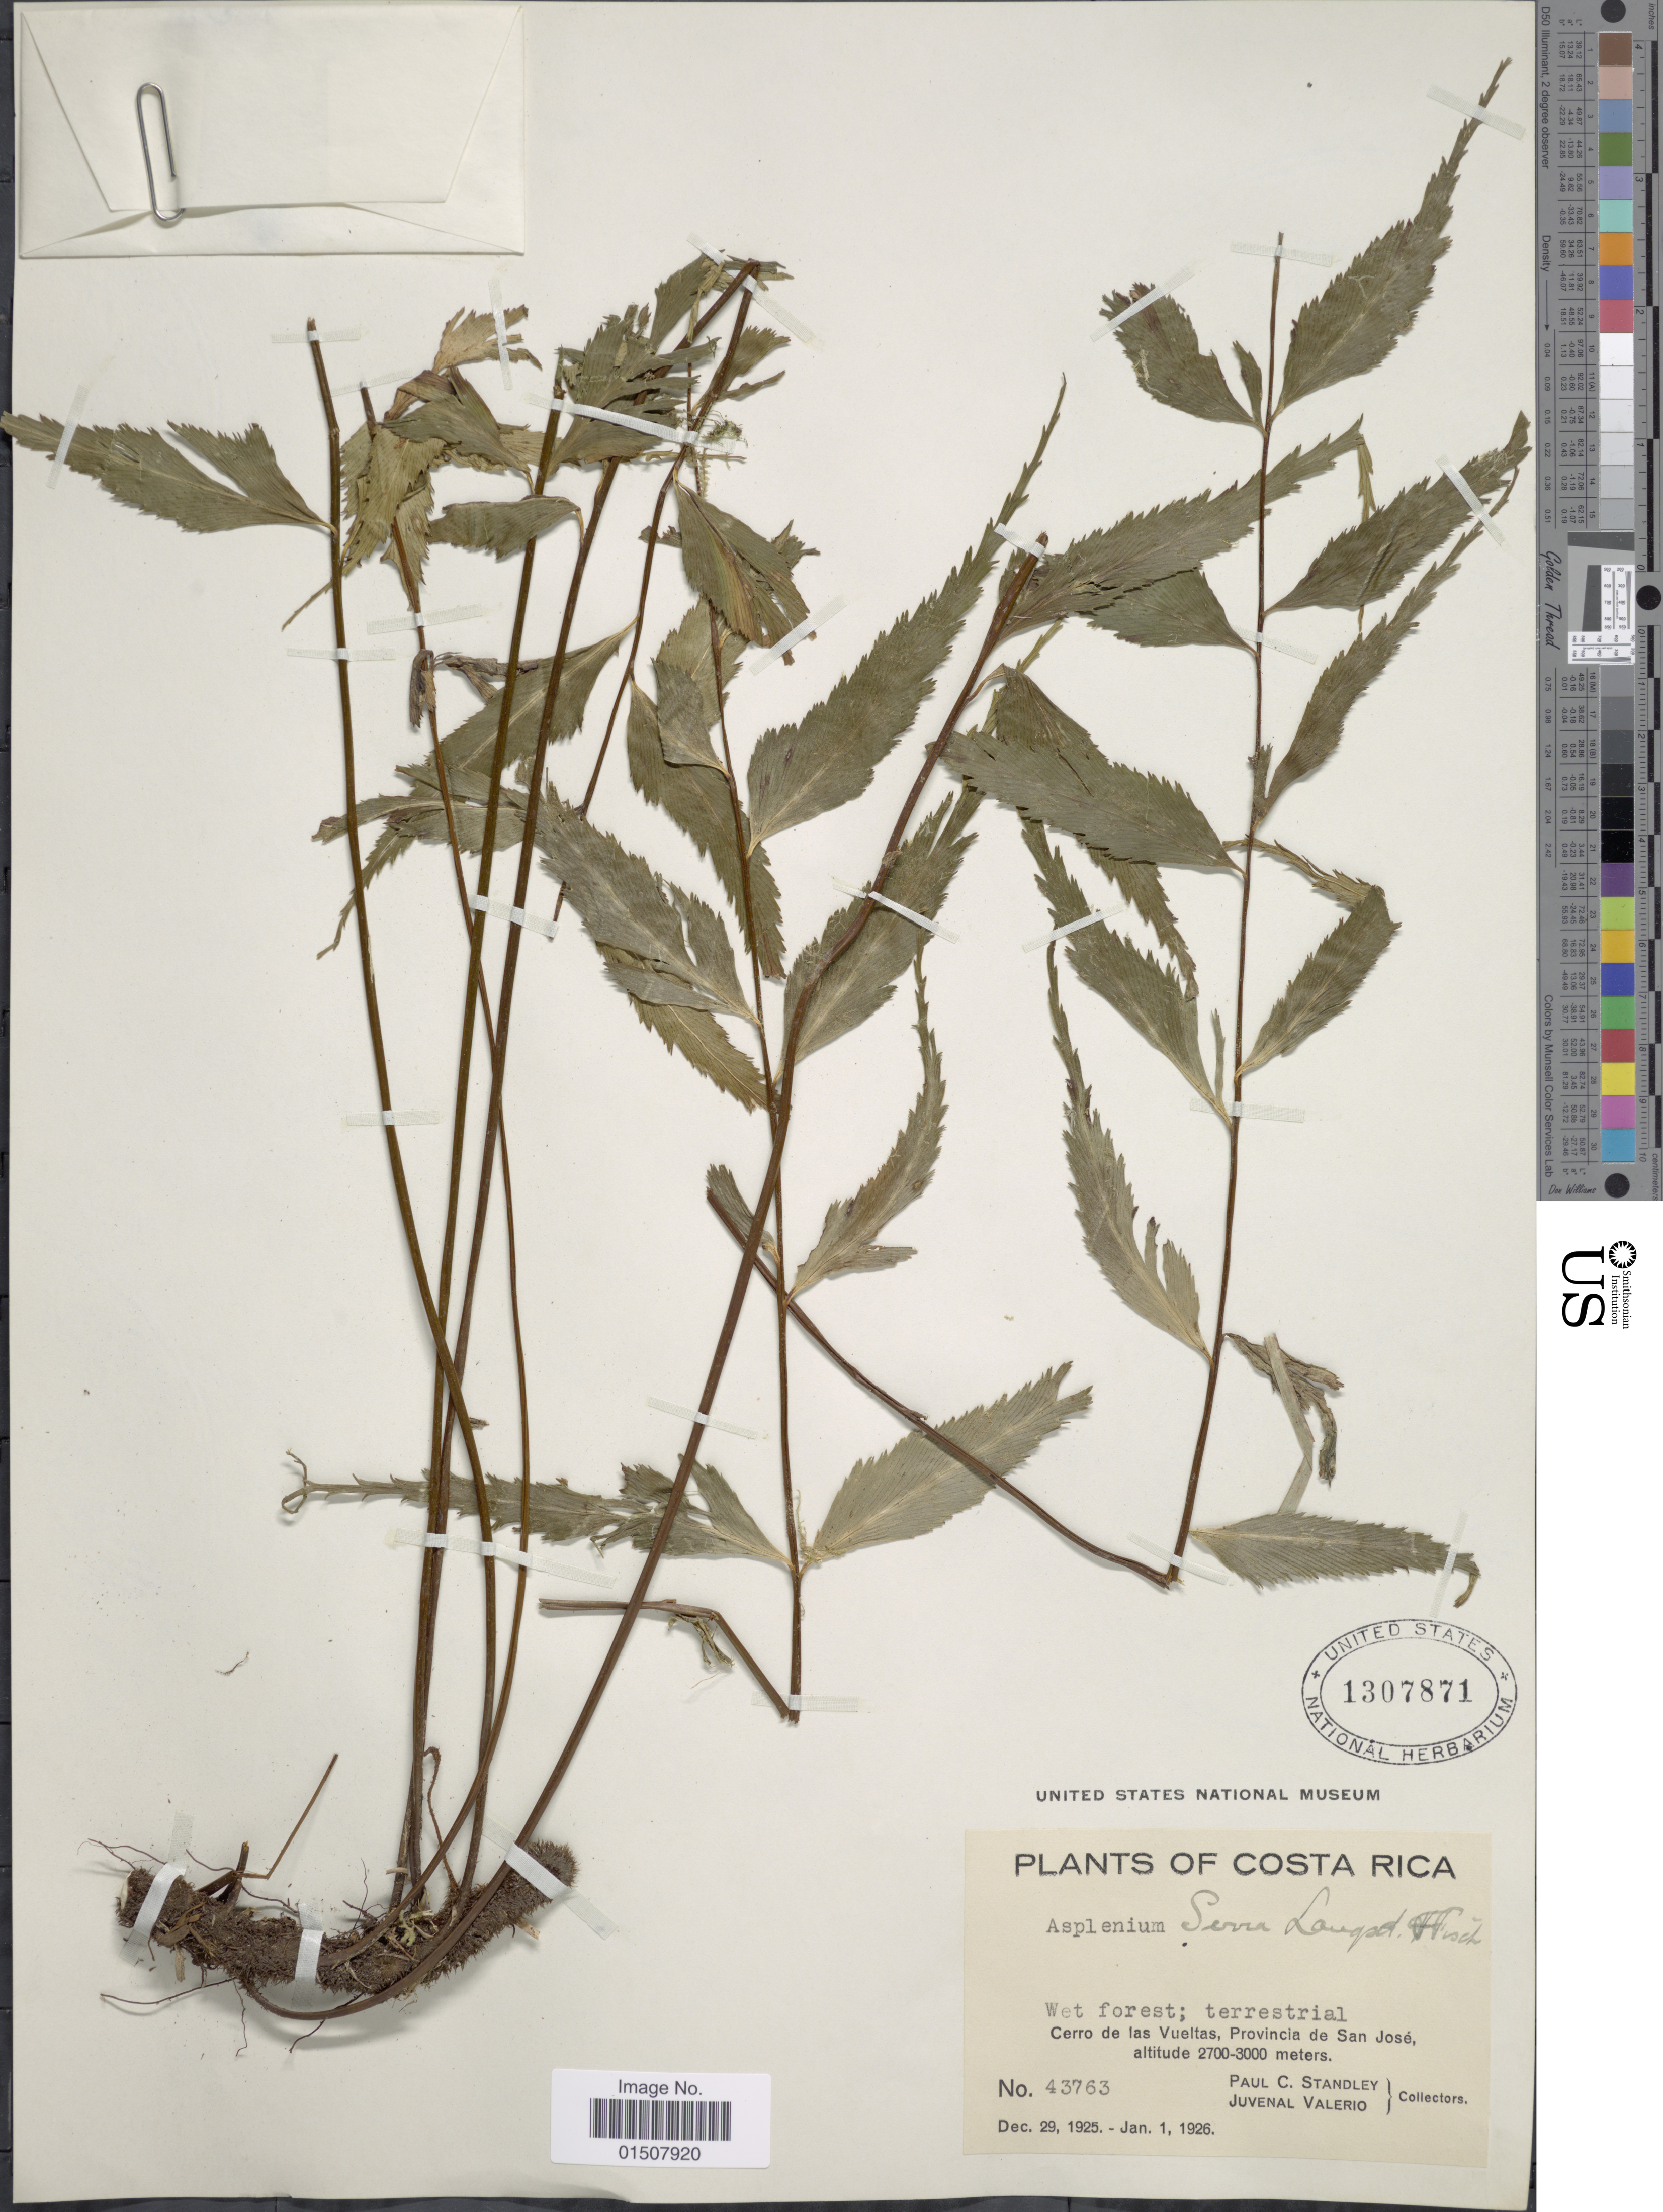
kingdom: Plantae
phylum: Tracheophyta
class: Polypodiopsida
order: Polypodiales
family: Aspleniaceae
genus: Asplenium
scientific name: Asplenium serra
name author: Langsd. & Fisch.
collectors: P. C. Standley & J. Valerio R.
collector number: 43763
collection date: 1925-12-29/1926-01-01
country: Costa Rica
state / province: San José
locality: Cerro de las Vueltas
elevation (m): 2700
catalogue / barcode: US 1307871